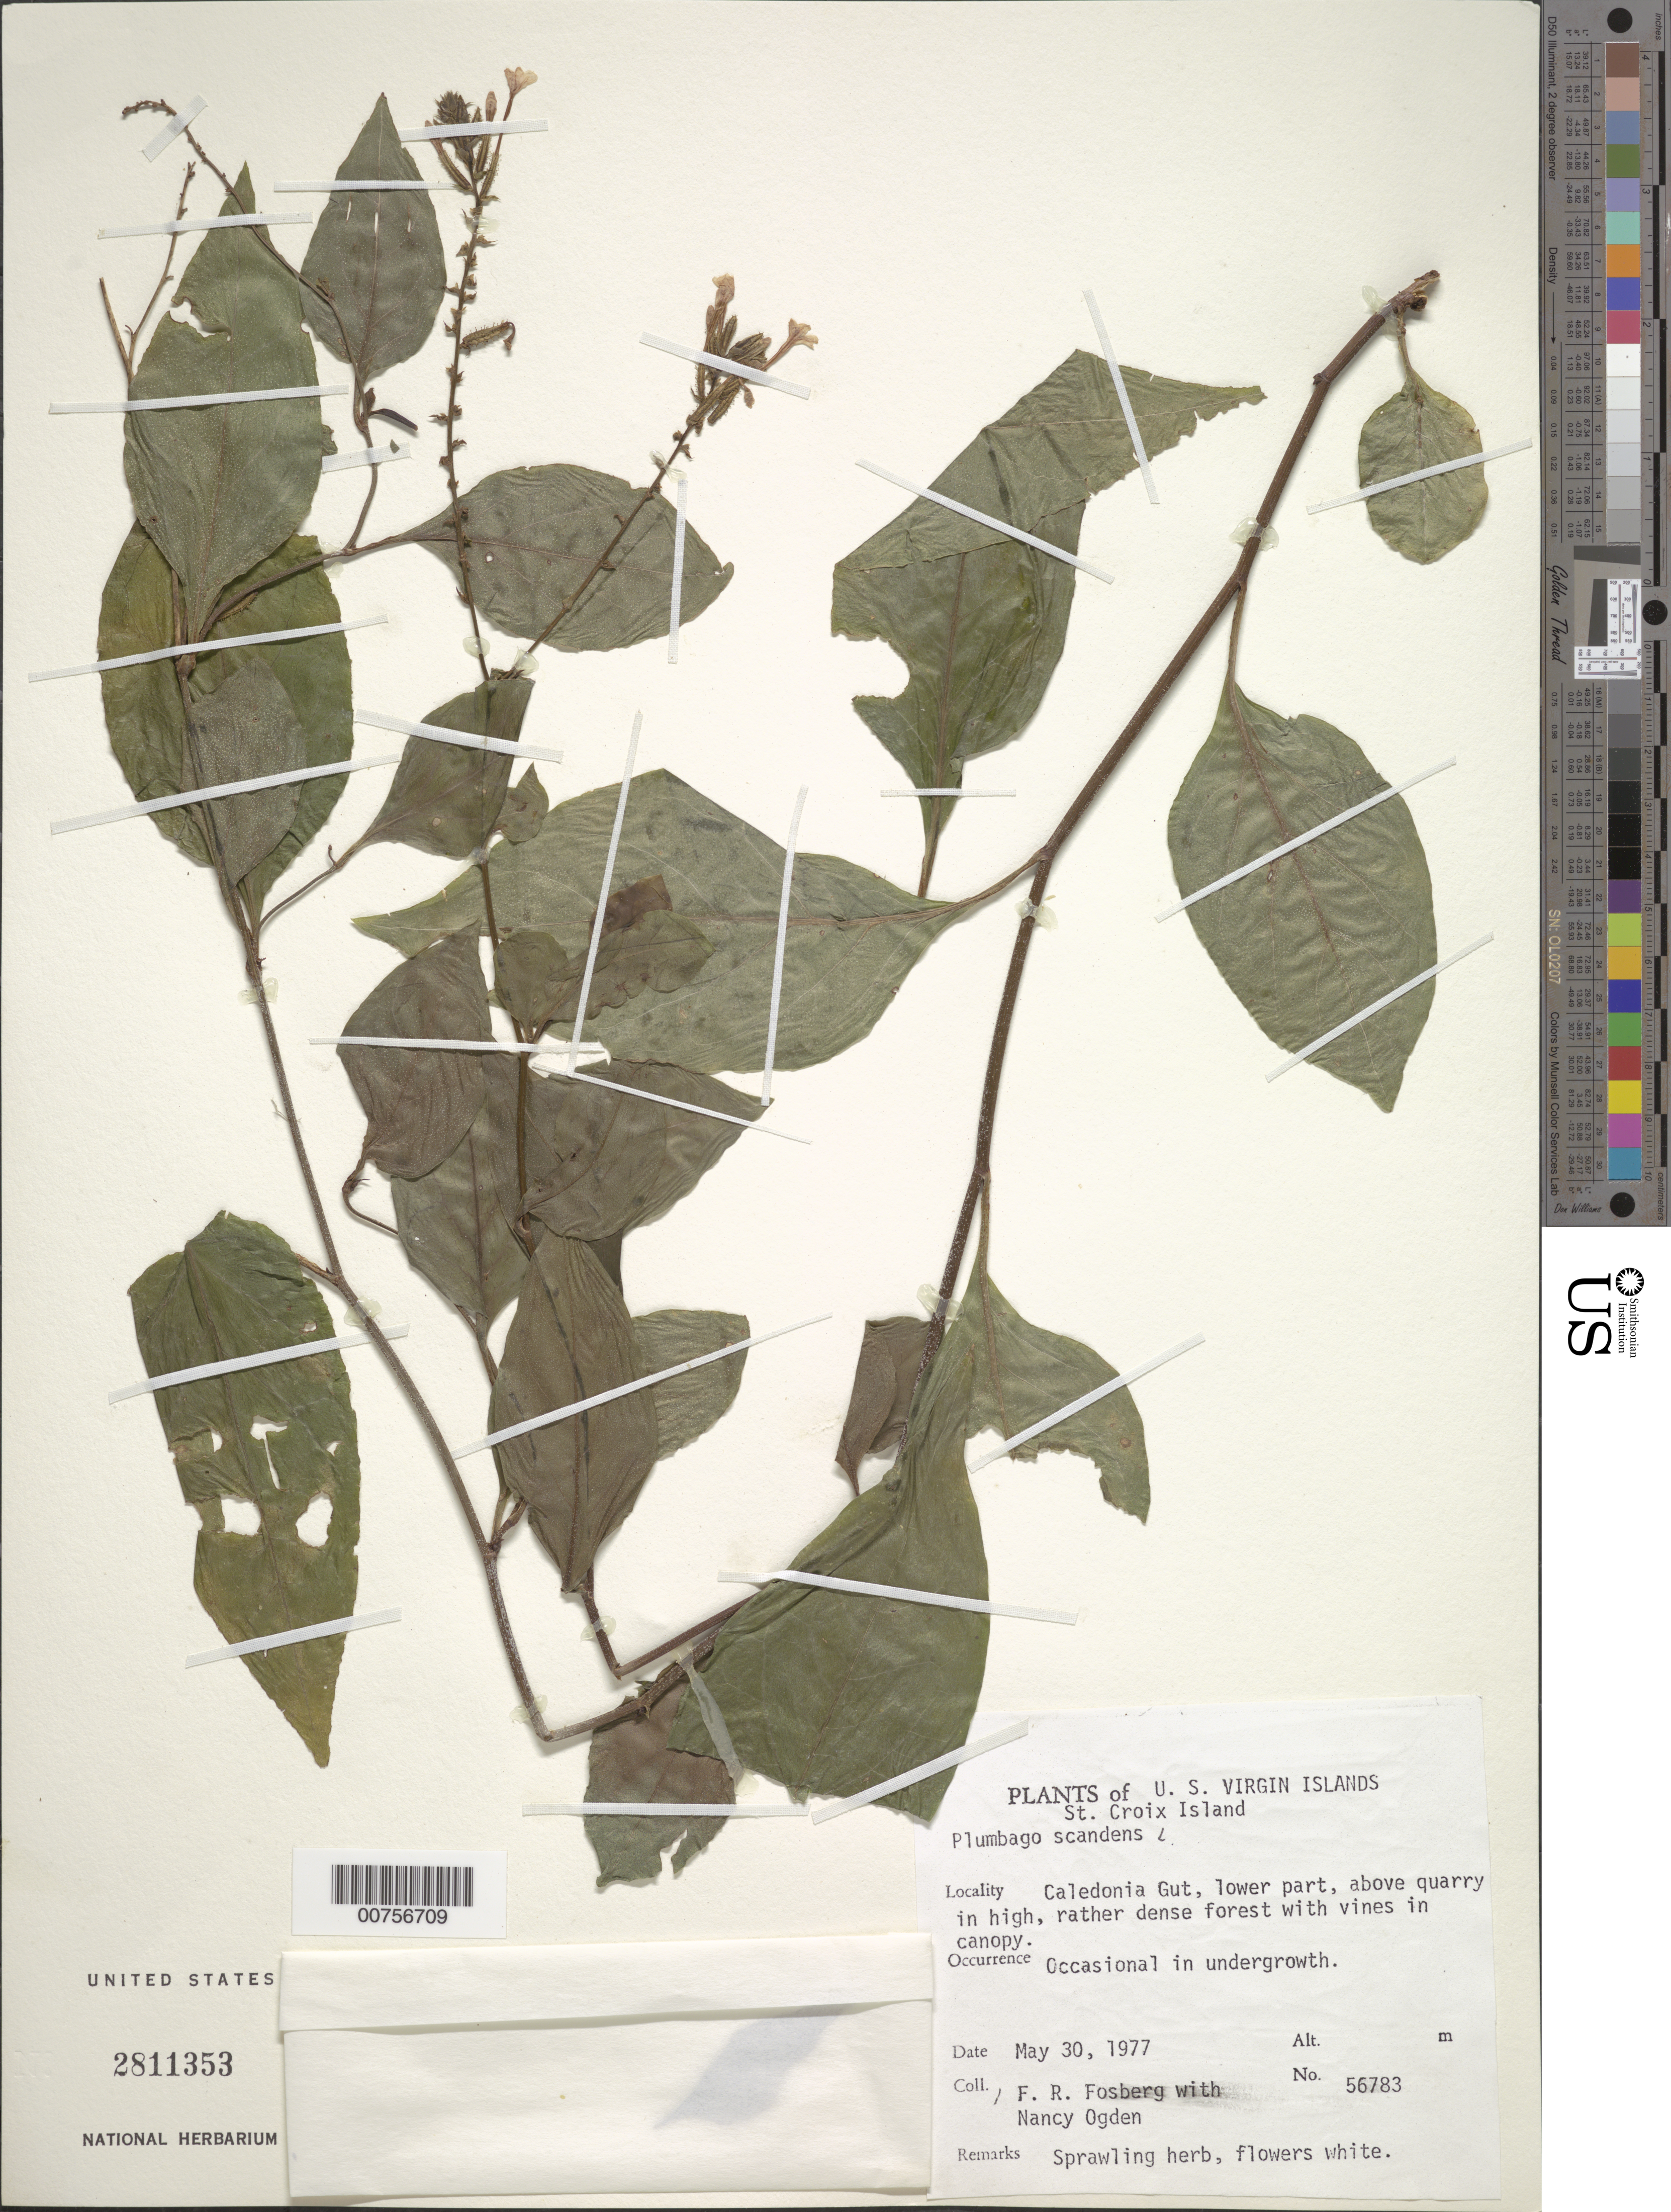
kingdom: Plantae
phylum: Tracheophyta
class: Magnoliopsida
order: Caryophyllales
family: Plumbaginaceae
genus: Plumbago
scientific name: Plumbago scandens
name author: L.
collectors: F. R. Fosberg & N. Ogden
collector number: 56783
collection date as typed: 30 May 1977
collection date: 1977-05-30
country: U.S. Virgin Islands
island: St. Croix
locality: Caledonia Gut, lower part, above quarry in high, rather dense forest with vines in canopy.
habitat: Occasional in undergrowth.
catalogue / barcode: US 2811353